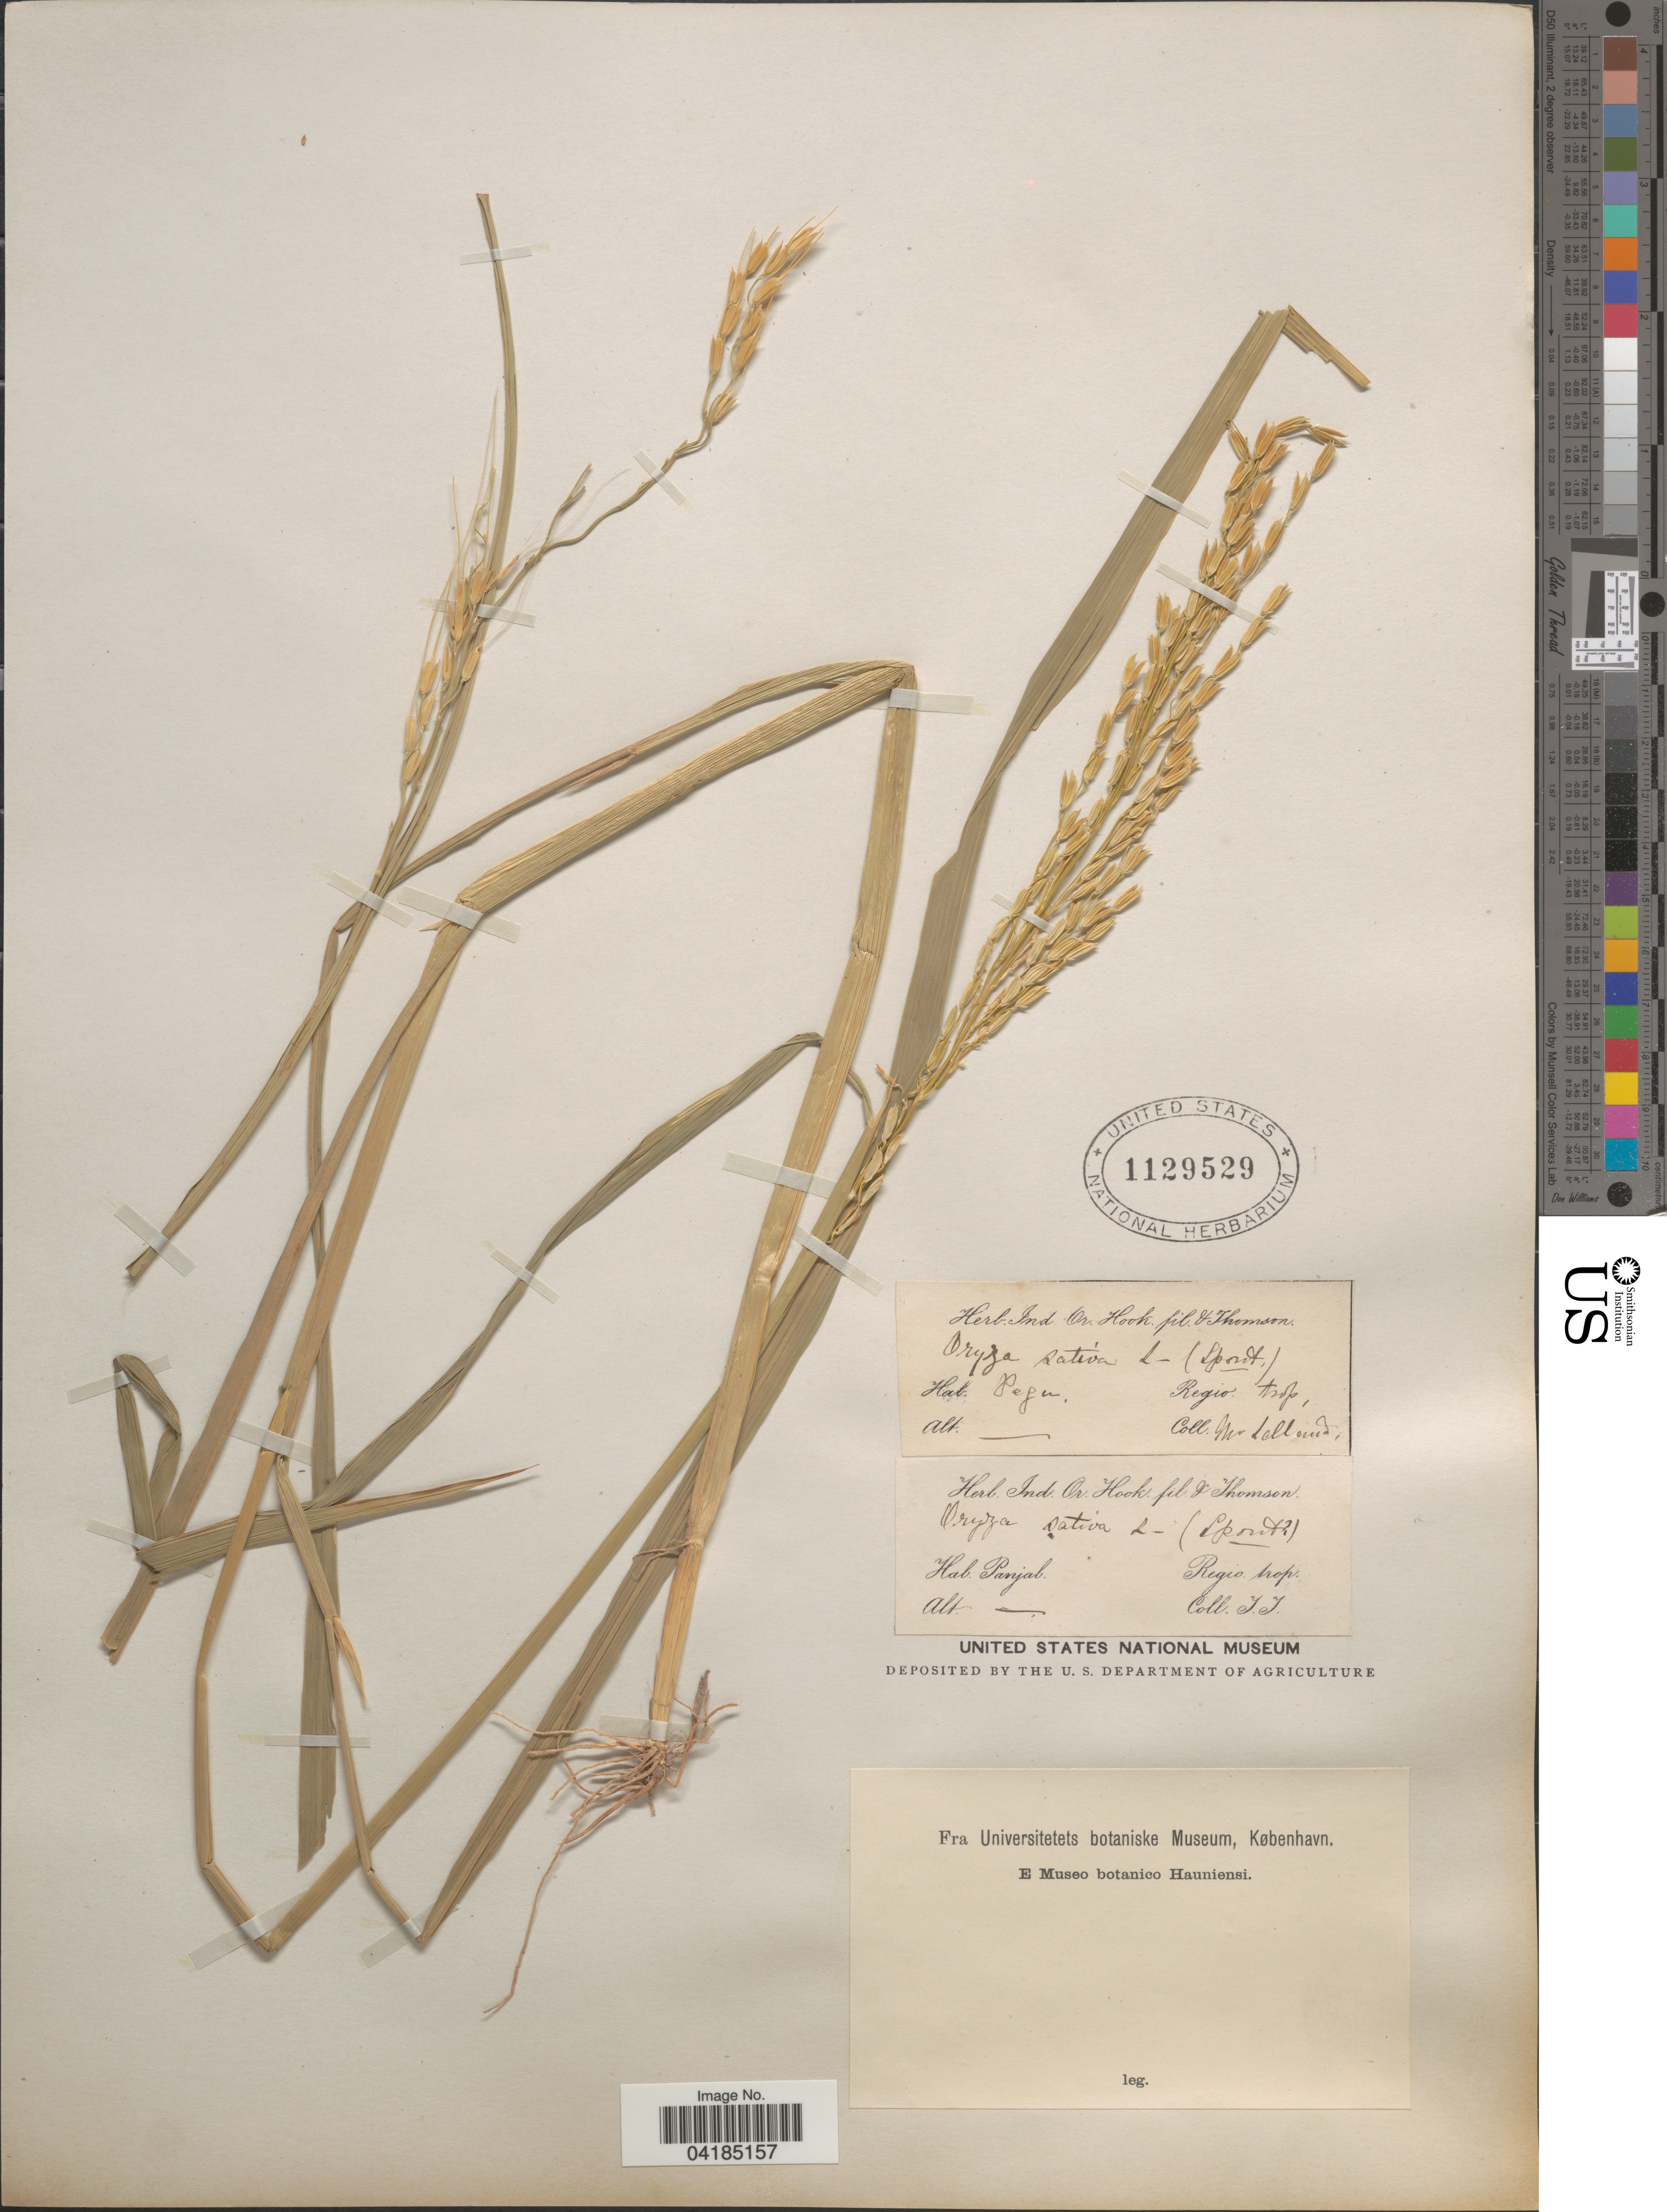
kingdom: Plantae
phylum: Tracheophyta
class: Liliopsida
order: Poales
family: Poaceae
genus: Oryza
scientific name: Oryza sativa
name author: L.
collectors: T. Thomson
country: India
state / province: Punjab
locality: Punjab. Regio trop.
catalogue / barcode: US 1129529